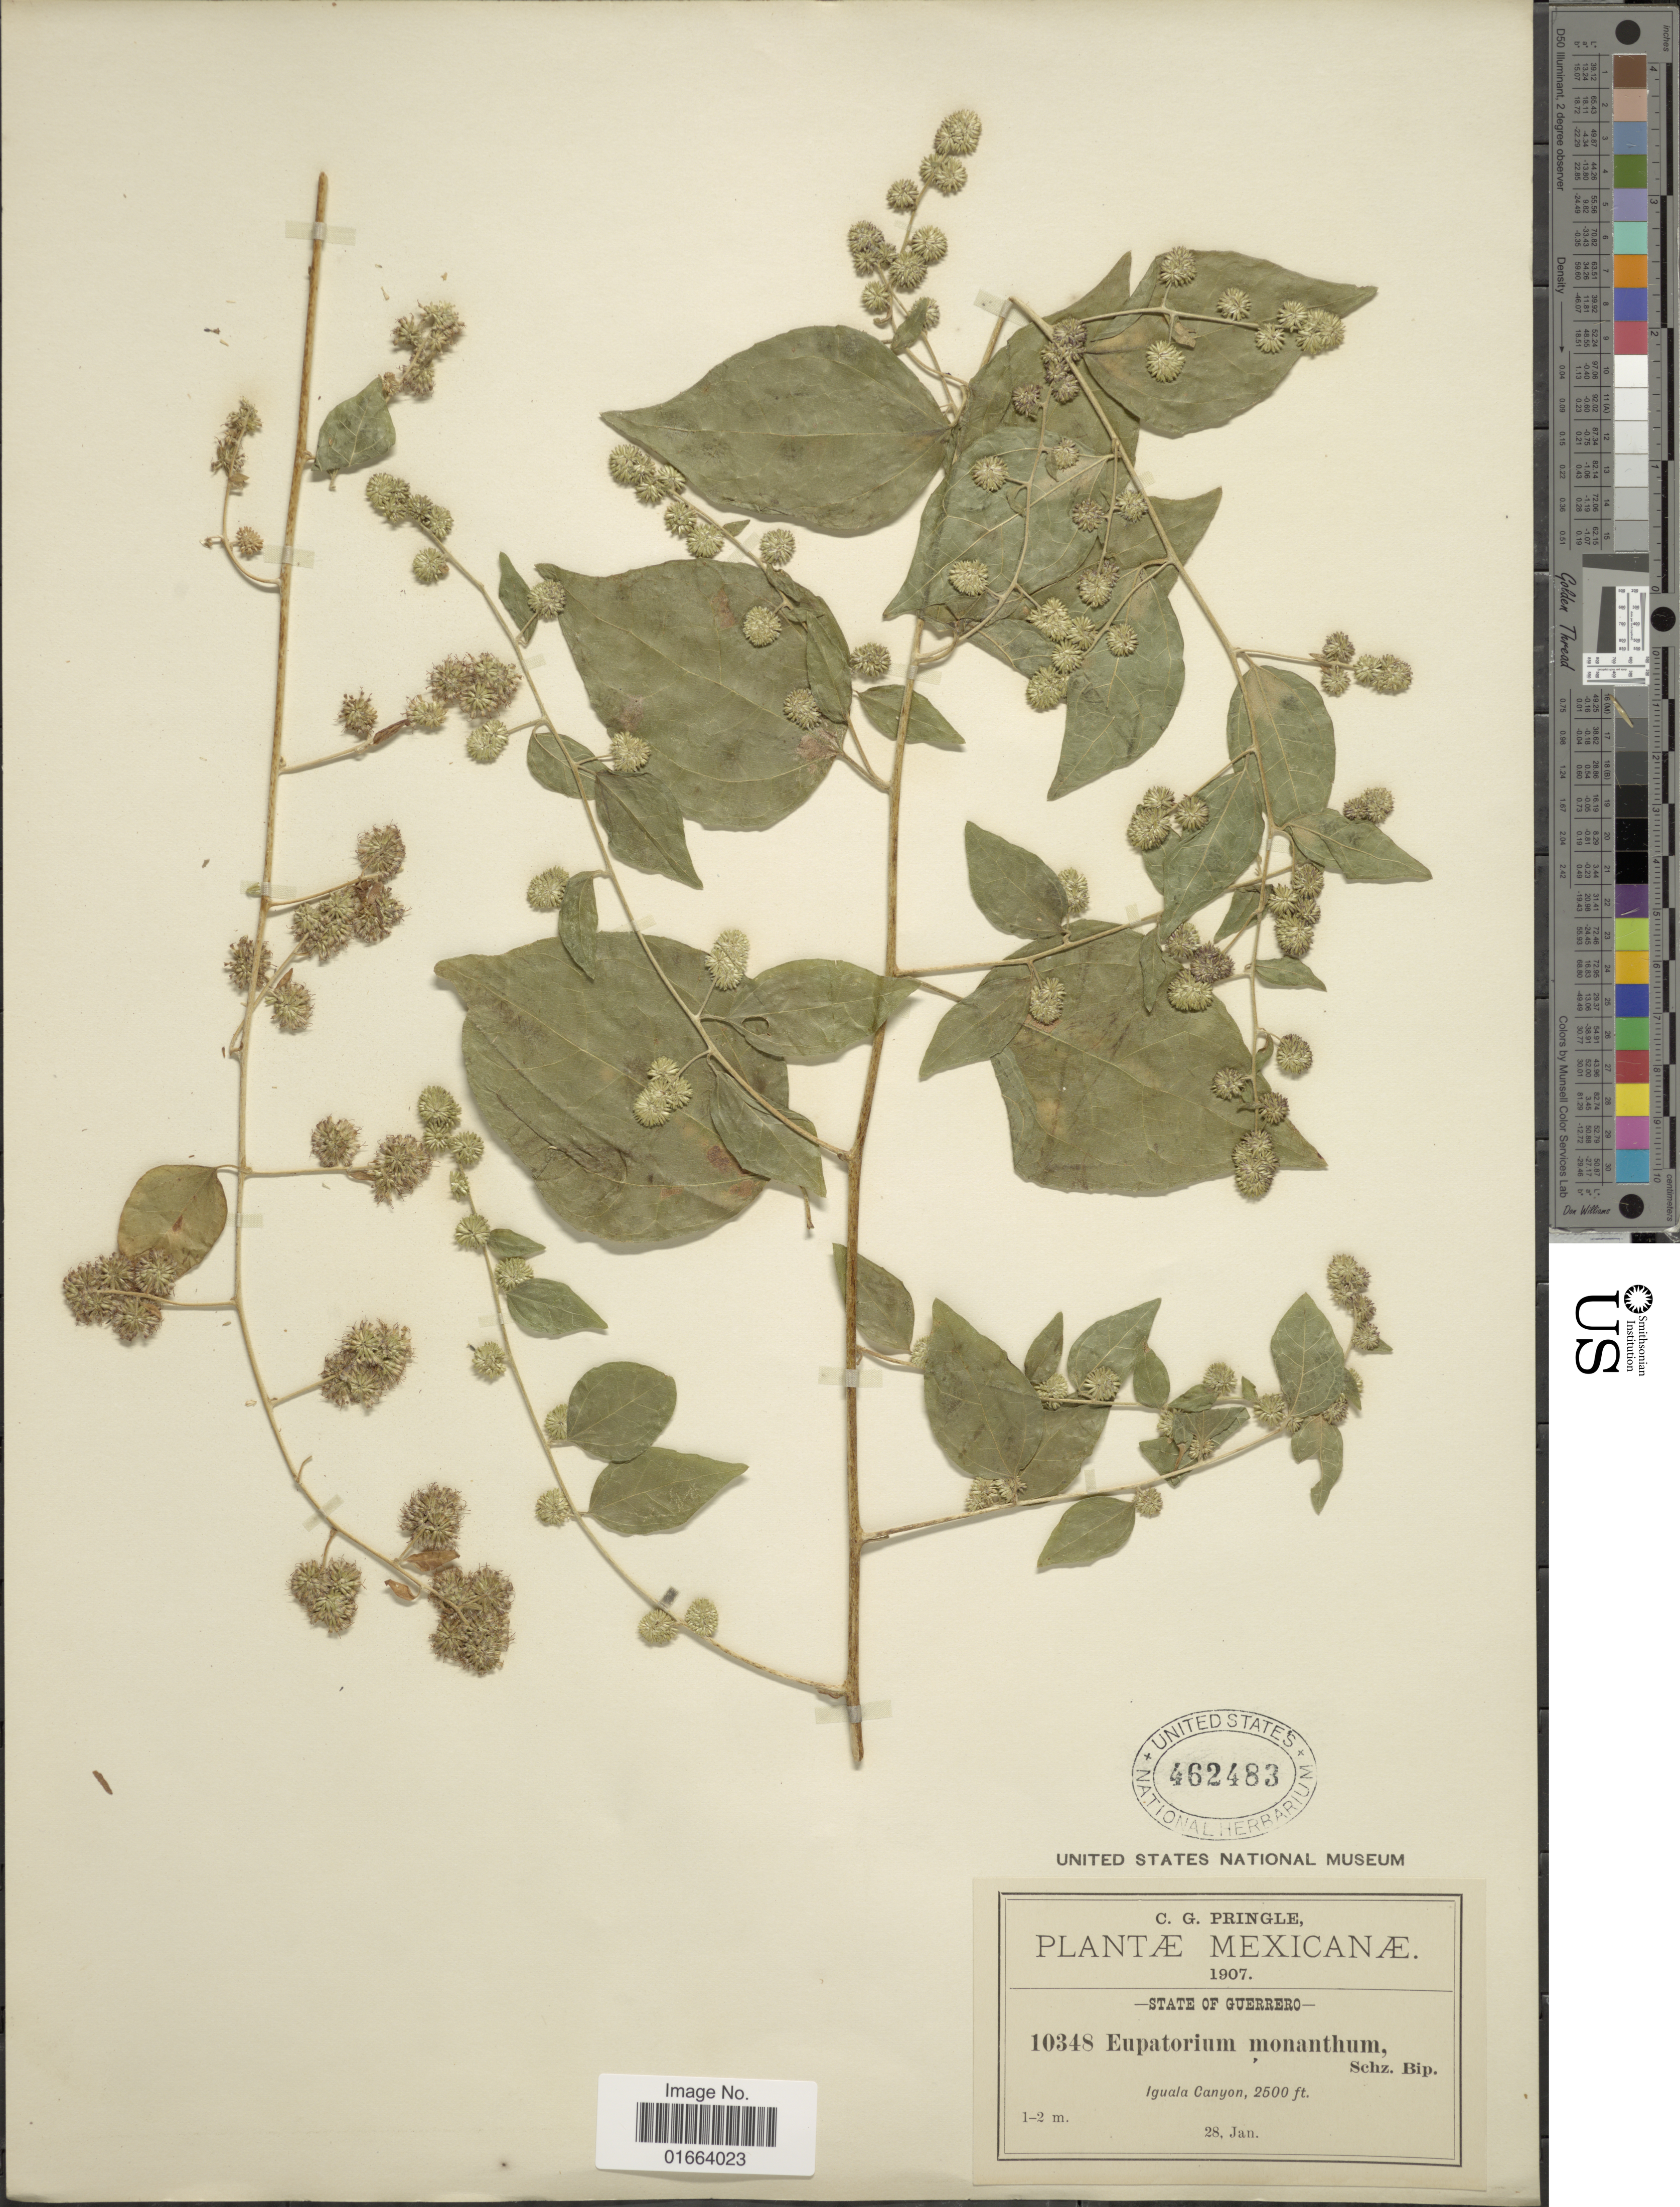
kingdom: Plantae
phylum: Tracheophyta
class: Magnoliopsida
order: Asterales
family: Asteraceae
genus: Neohintonia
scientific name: Neohintonia monantha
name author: (Sch. Bip.) R.M. King & H. Rob.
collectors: C. G. Pringle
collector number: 10348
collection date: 1907-01-28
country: Mexico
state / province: Guerrero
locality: Iguala Canyon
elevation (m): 762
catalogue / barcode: US 462483